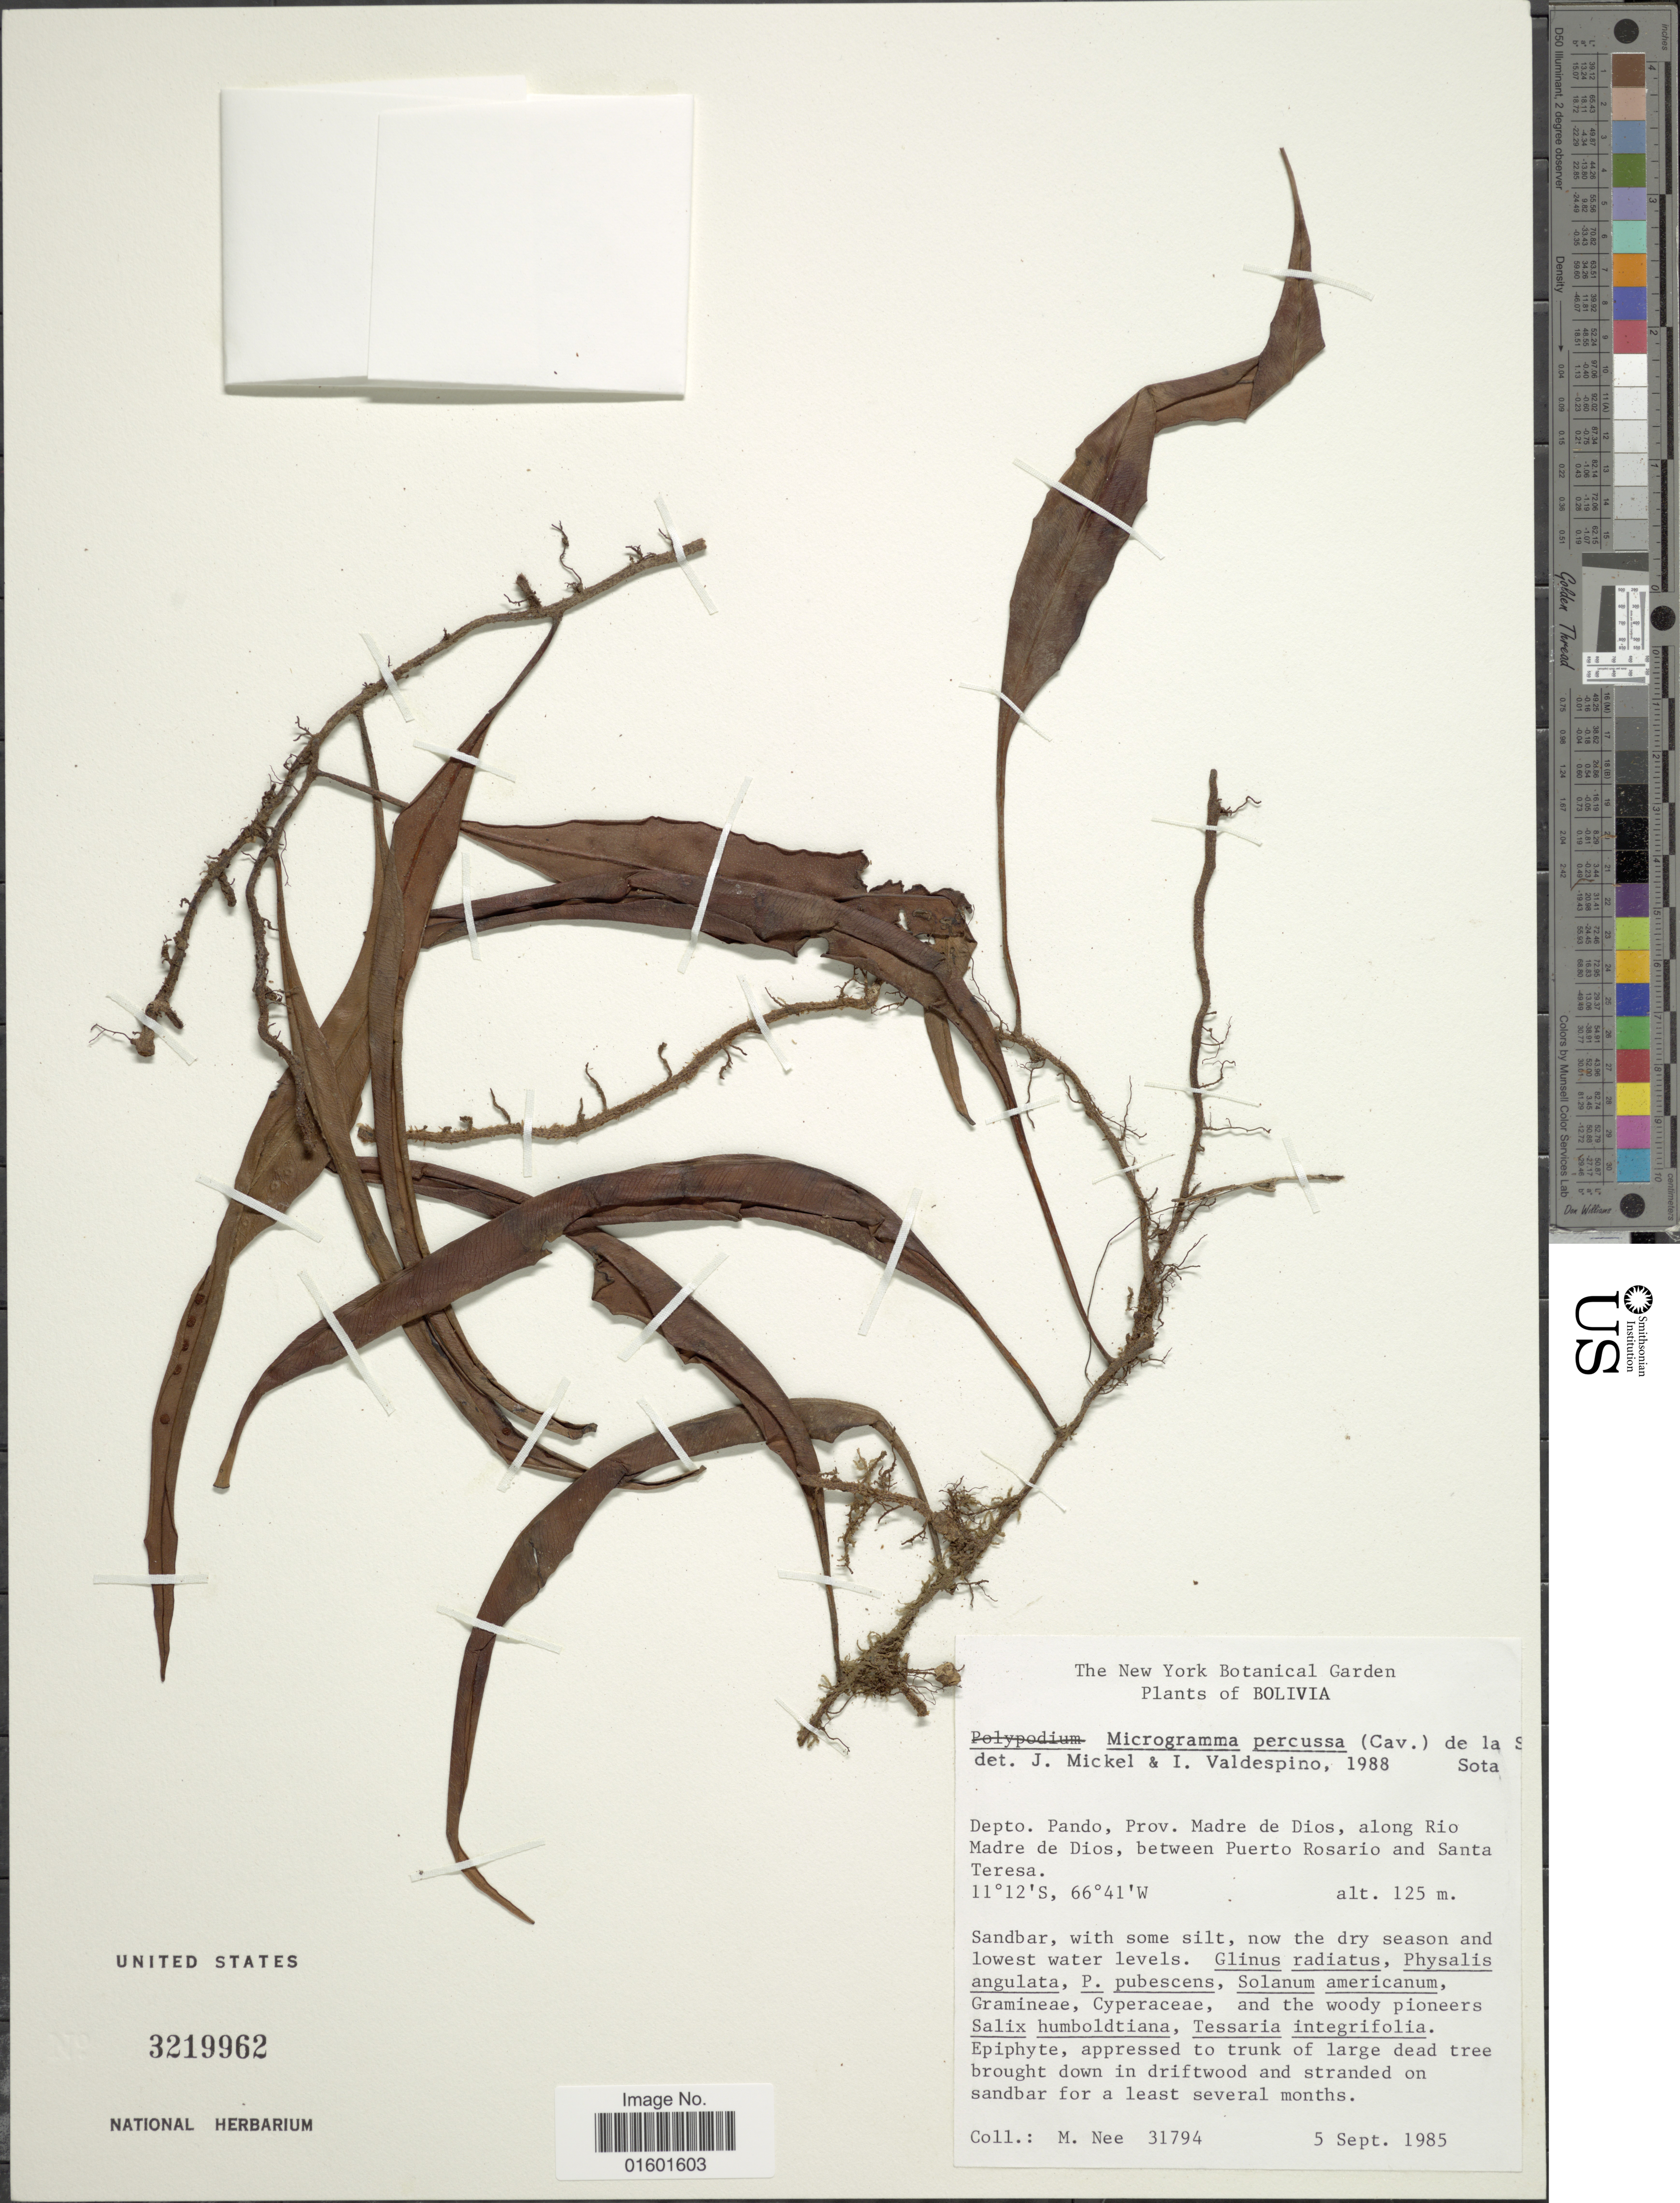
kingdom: Plantae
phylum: Tracheophyta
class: Polypodiopsida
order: Polypodiales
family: Polypodiaceae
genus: Microgramma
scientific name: Microgramma percussa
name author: (Cav.) de la Sota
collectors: M. Nee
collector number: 31794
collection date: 1985-09-05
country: Bolivia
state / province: Pando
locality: Prov. Madre de Dios, along Rio Madre de Dios, between Puerto Rosario and Santa Teresa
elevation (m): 125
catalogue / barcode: US 3219962